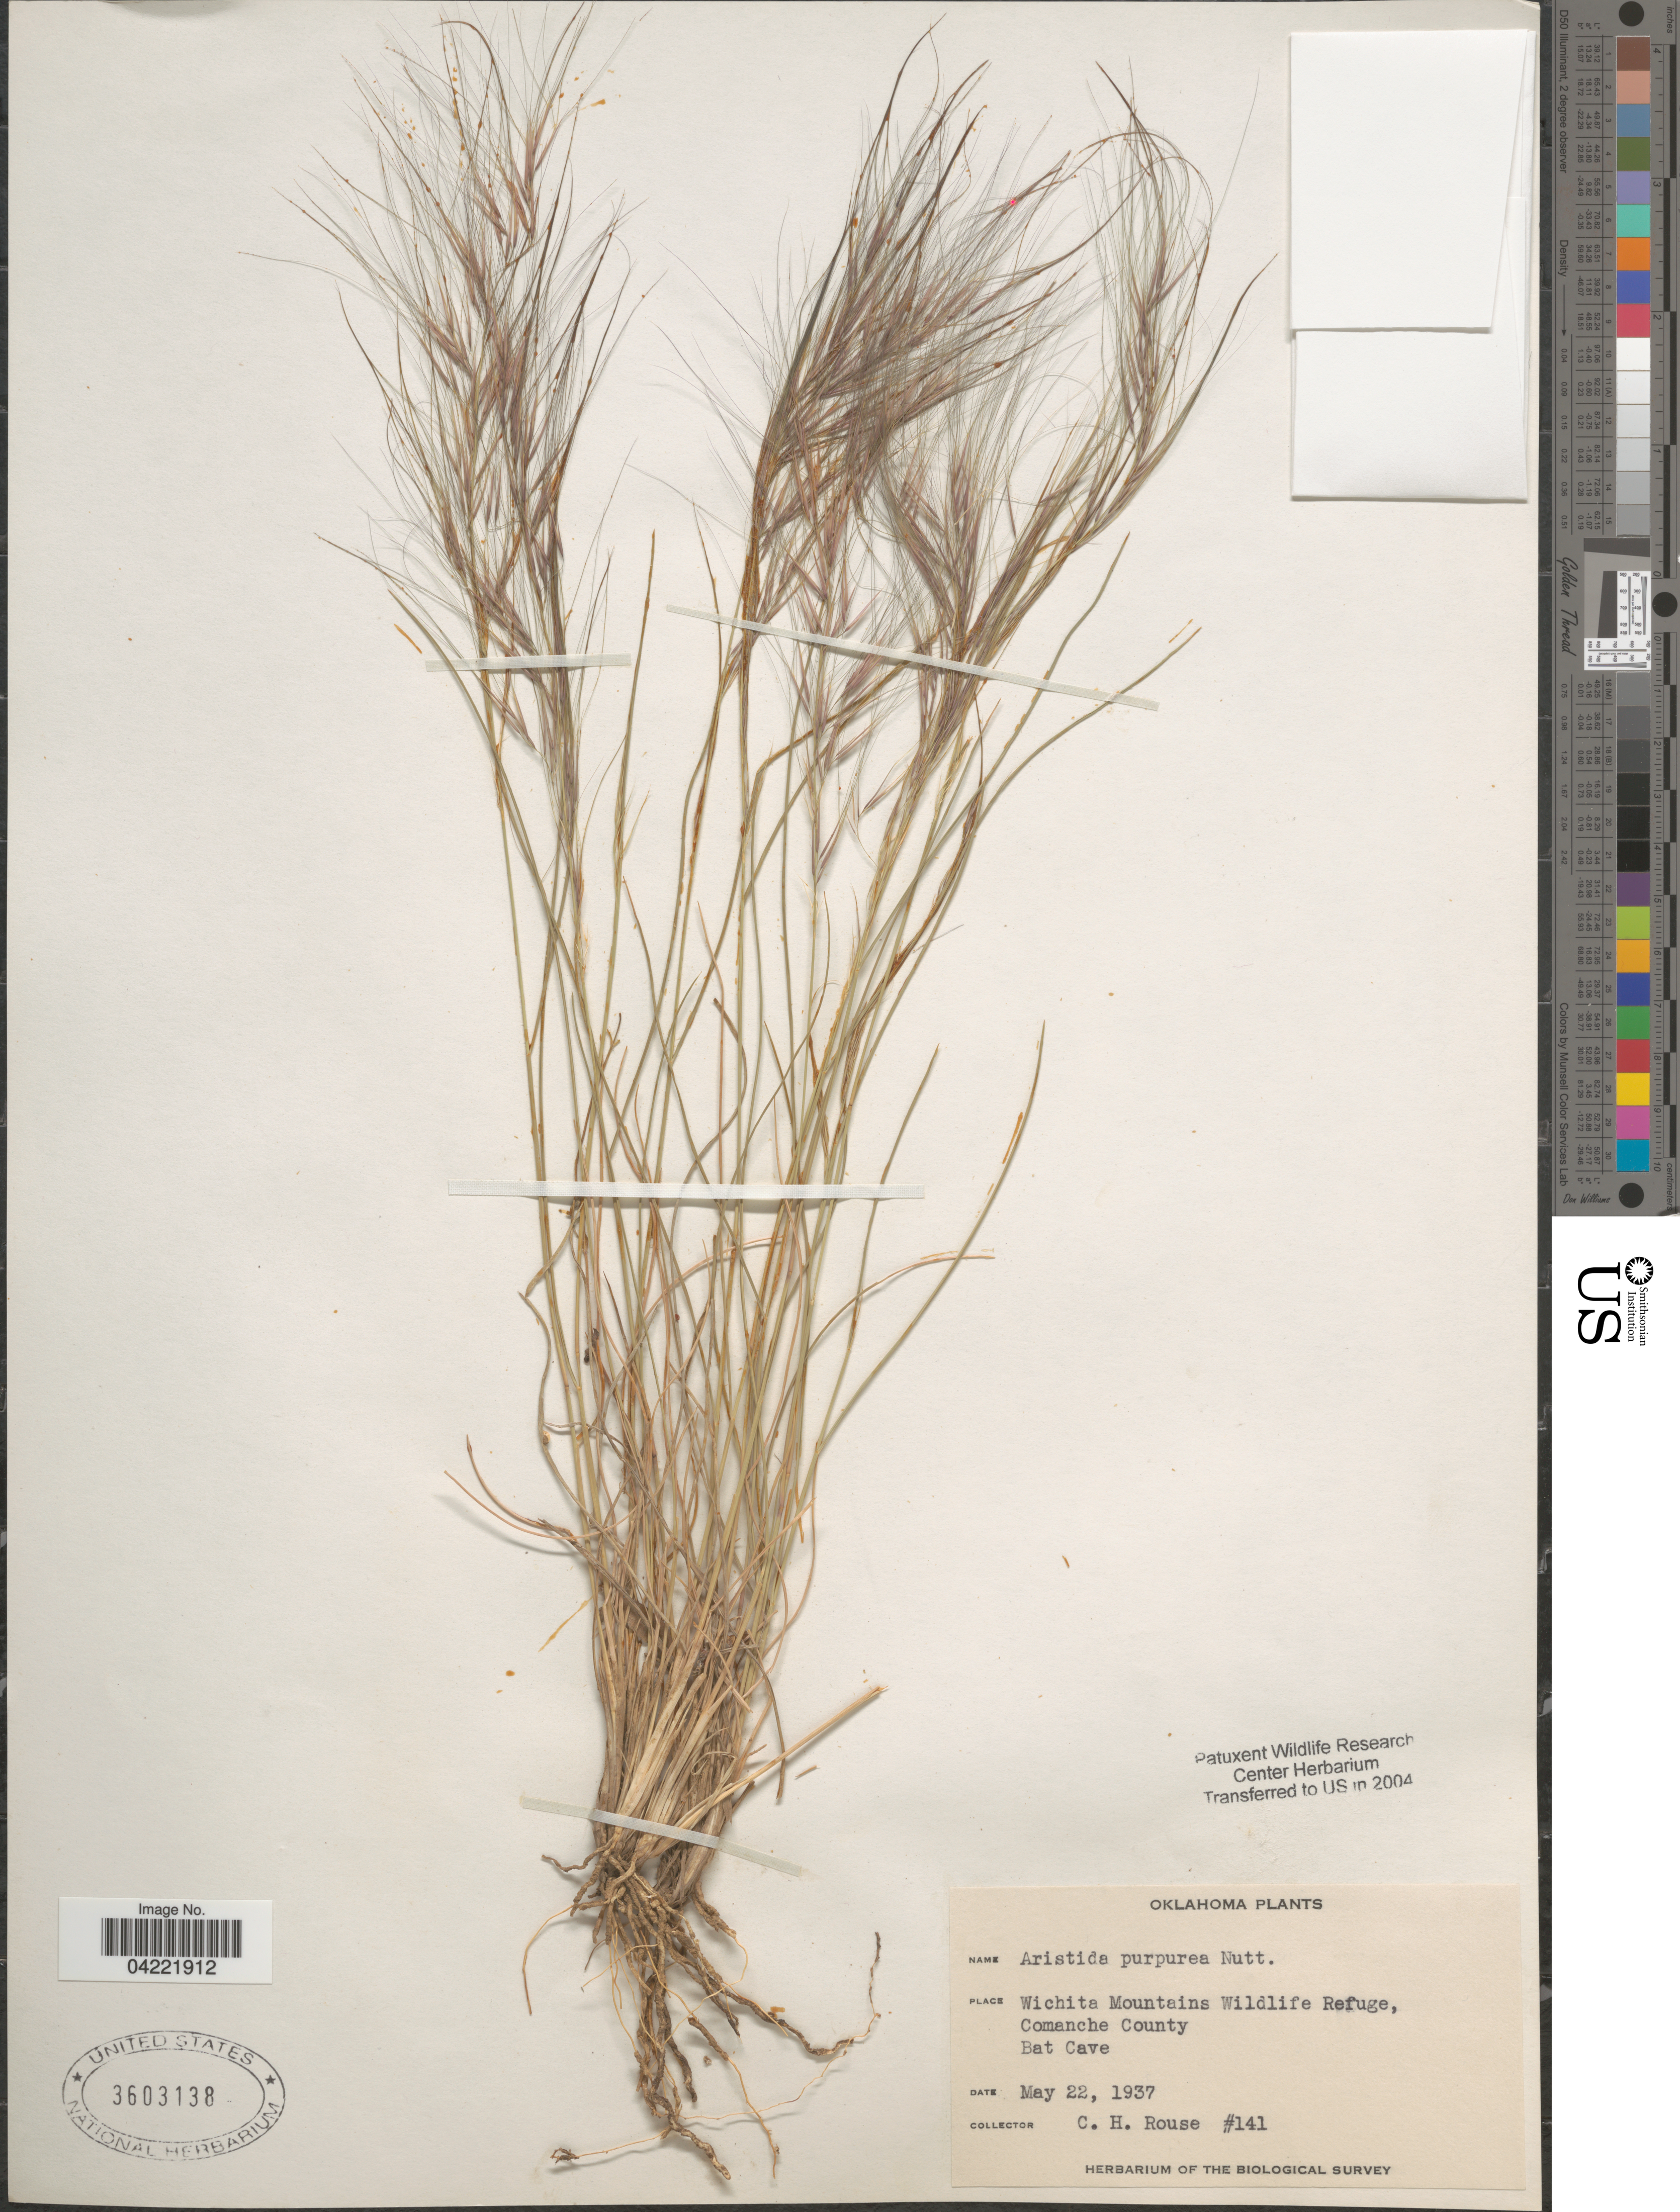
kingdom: Plantae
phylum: Tracheophyta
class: Liliopsida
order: Poales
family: Poaceae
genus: Aristida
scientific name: Aristida purpurea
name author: Nutt.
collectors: C. Rouse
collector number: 141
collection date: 1937-05-22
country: United States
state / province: Oklahoma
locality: Wichita Mountains Wildlife Refuge, Comanche County. Bat Cave. The Biological Survey.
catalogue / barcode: US 3603138